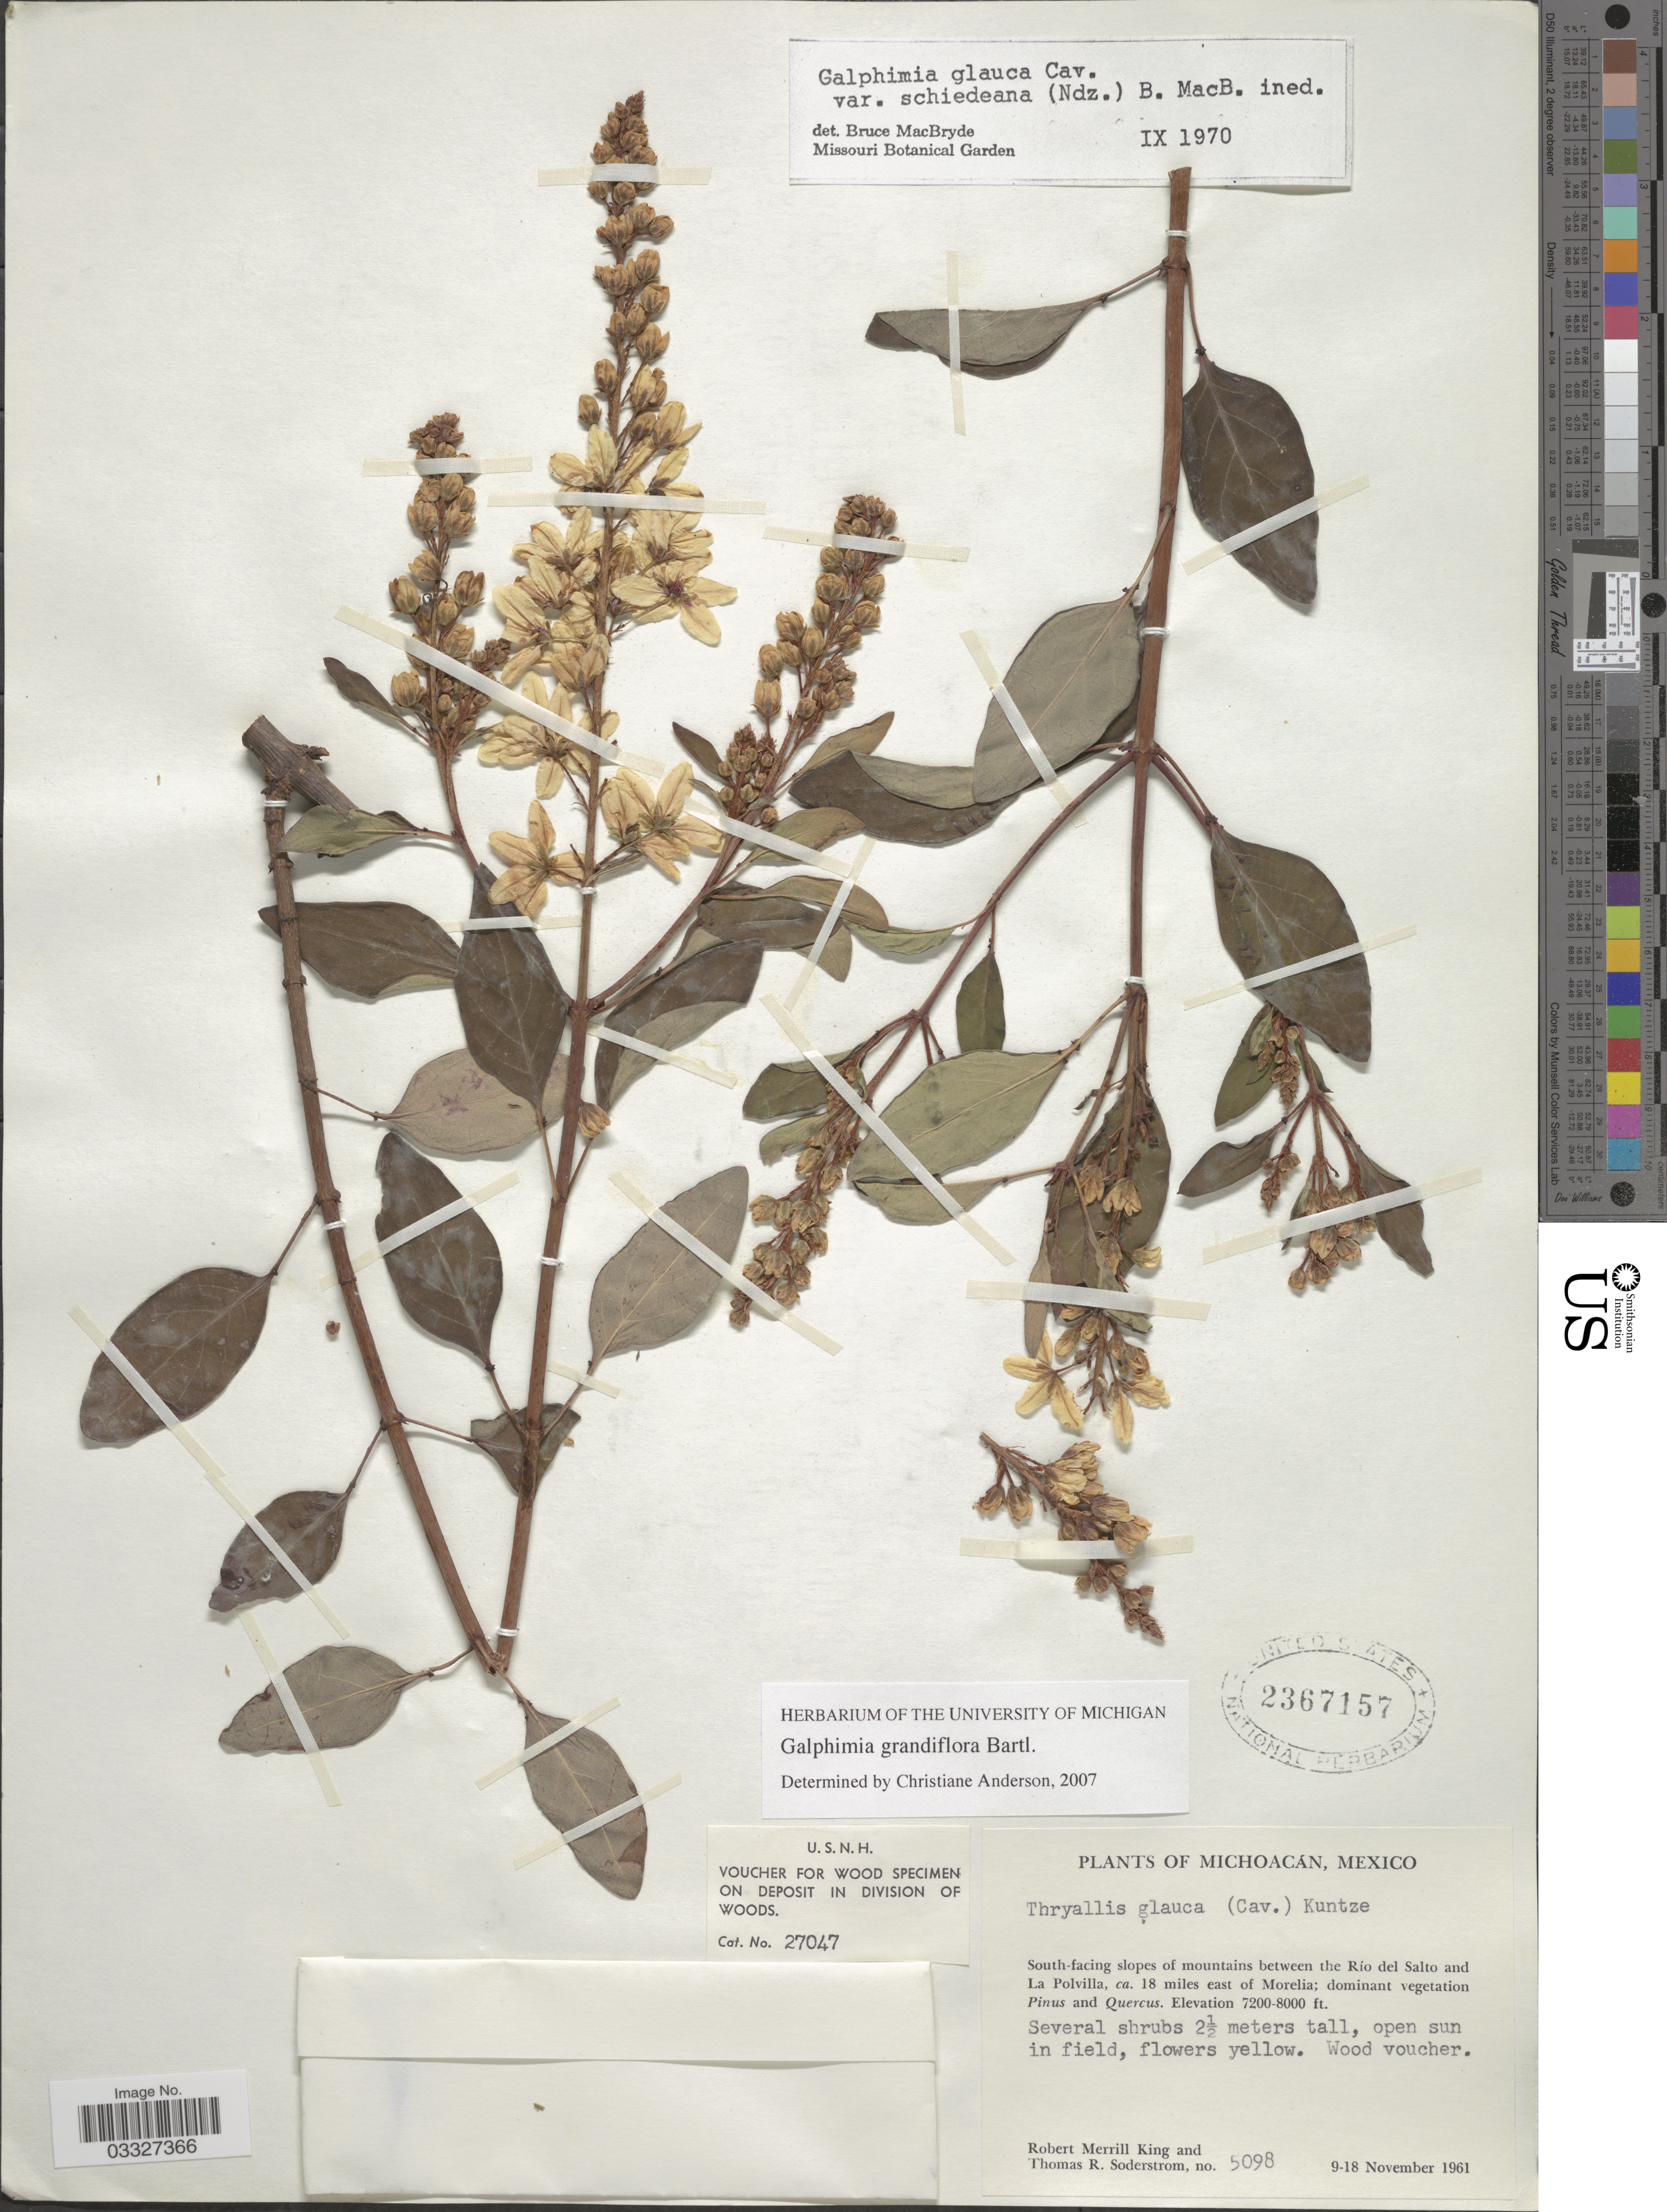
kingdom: Plantae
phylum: Tracheophyta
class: Magnoliopsida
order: Malpighiales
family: Malpighiaceae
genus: Galphimia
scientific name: Galphimia grandiflora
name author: Bartl.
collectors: R. M. King & T. R. Soderstrom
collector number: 5098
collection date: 1961-11-09/1961-11-18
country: Mexico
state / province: Michoacán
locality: South-facing slopes of mountains between the Río del Salto and La Polvilla, ca. 18 miles east of Morelia.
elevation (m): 2195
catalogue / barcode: US 2367157